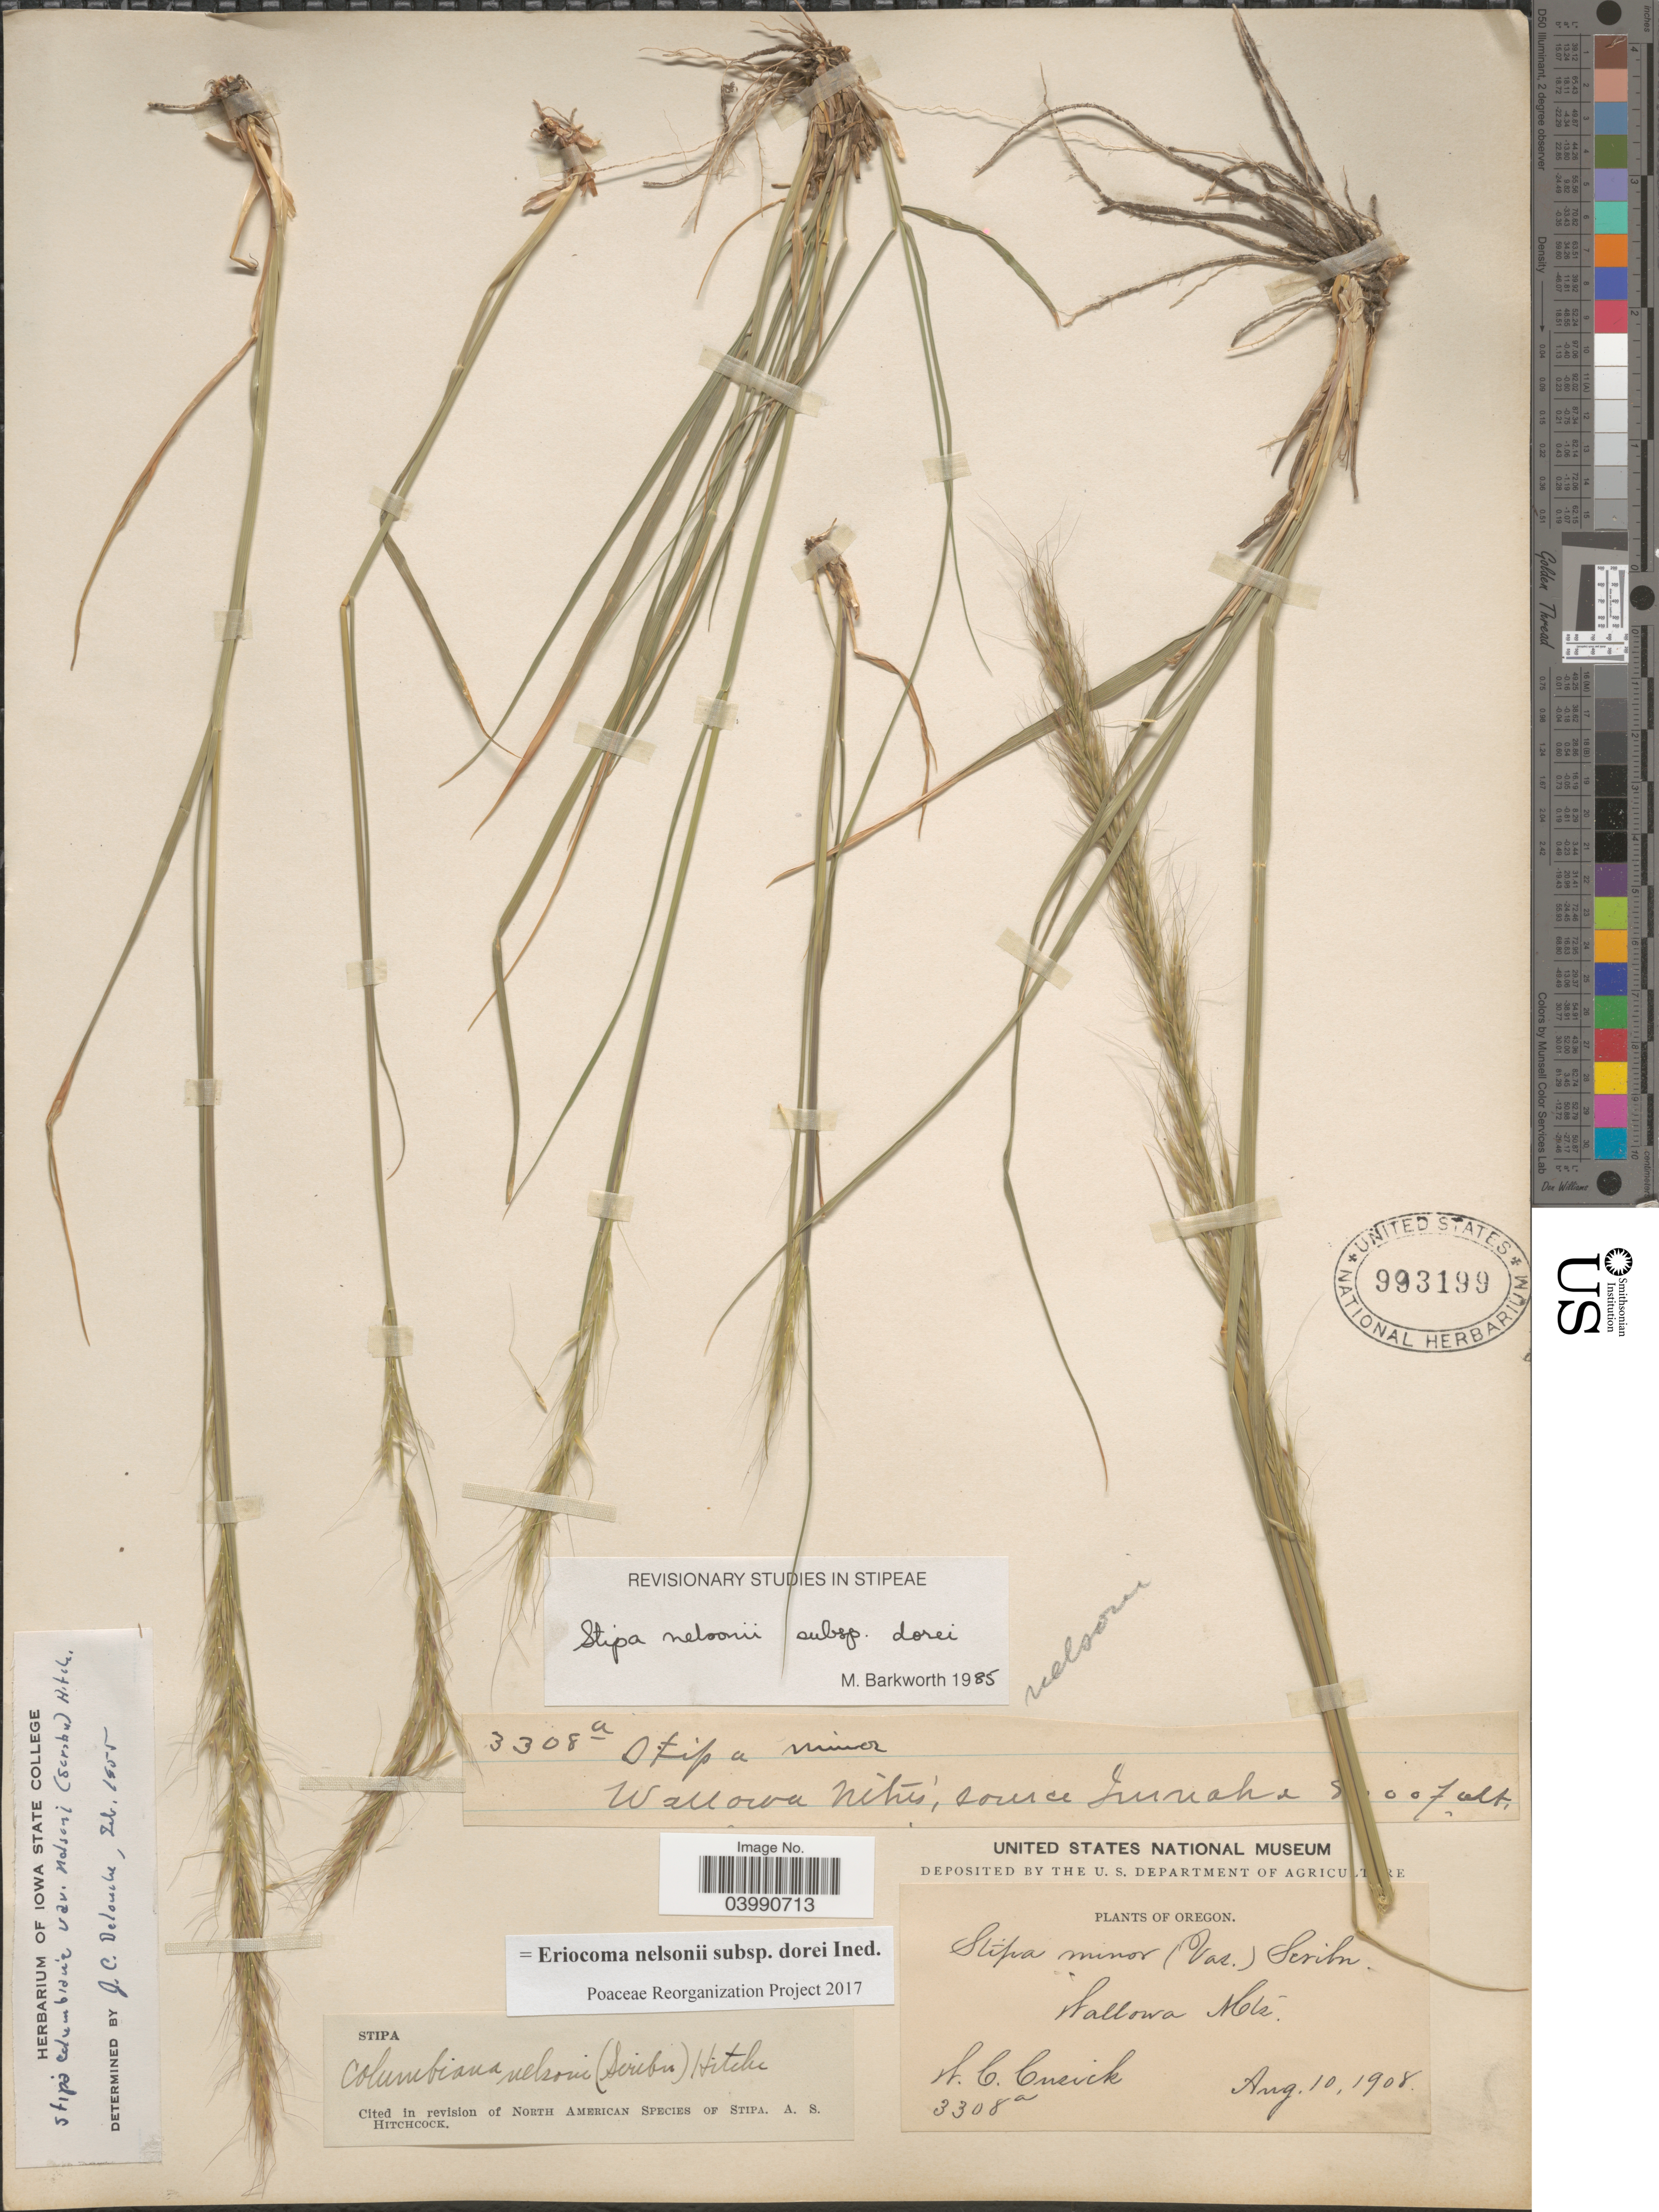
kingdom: Plantae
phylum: Tracheophyta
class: Liliopsida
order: Poales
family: Poaceae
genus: Eriocoma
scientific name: Eriocoma nelsonii subsp. dorei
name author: (Barkworth & J. Maze) Romasch.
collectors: W. C. Cusick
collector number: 3308a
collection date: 1908-08-10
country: United States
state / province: Oregon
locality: Wallowa Mtns, source Imnaha.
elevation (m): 2438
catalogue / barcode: US 993199